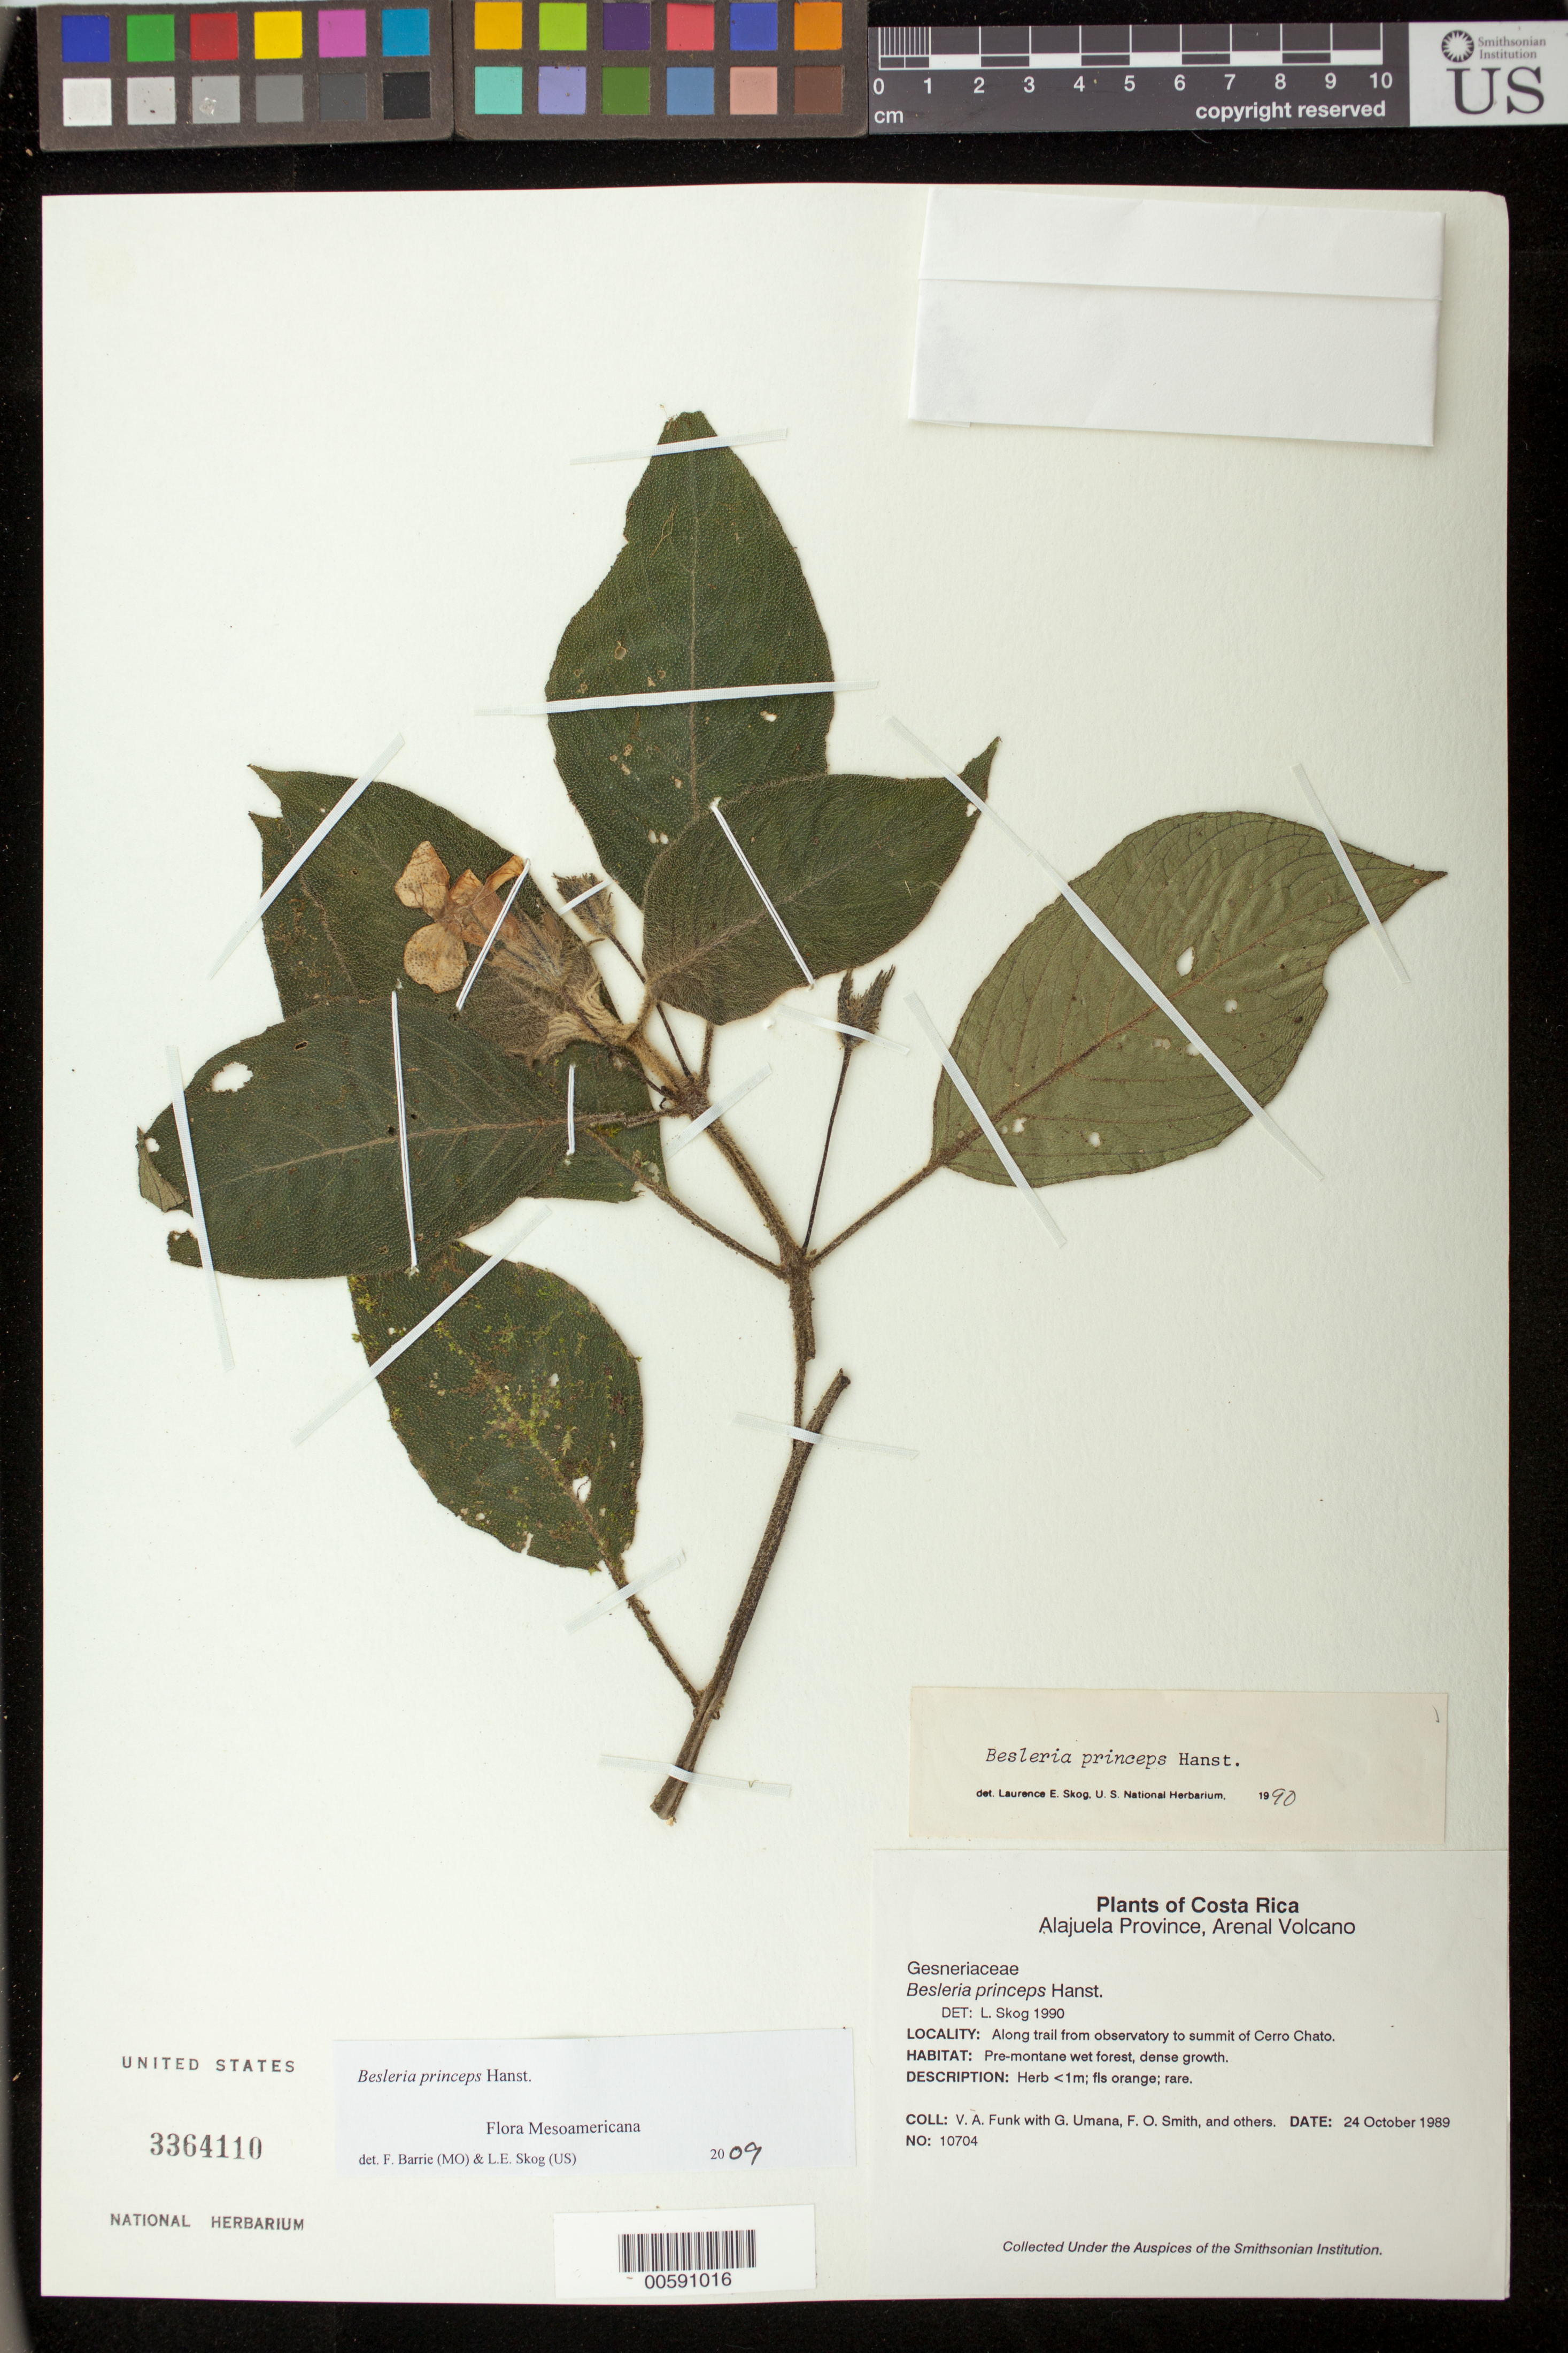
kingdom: Plantae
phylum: Tracheophyta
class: Magnoliopsida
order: Lamiales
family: Gesneriaceae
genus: Besleria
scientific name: Besleria princeps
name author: Hanst.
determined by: Skog, Laurence E.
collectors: V. Funk, G. Umana, F. Smith & et al.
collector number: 10704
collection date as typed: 24 Oct 1989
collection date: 1989-10-24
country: Costa Rica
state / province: Alajuela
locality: Arenal Volcano; along trail from observatory to summit of Cerro Chato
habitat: Pre-montane wet forest, dense growth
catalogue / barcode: US 3364110